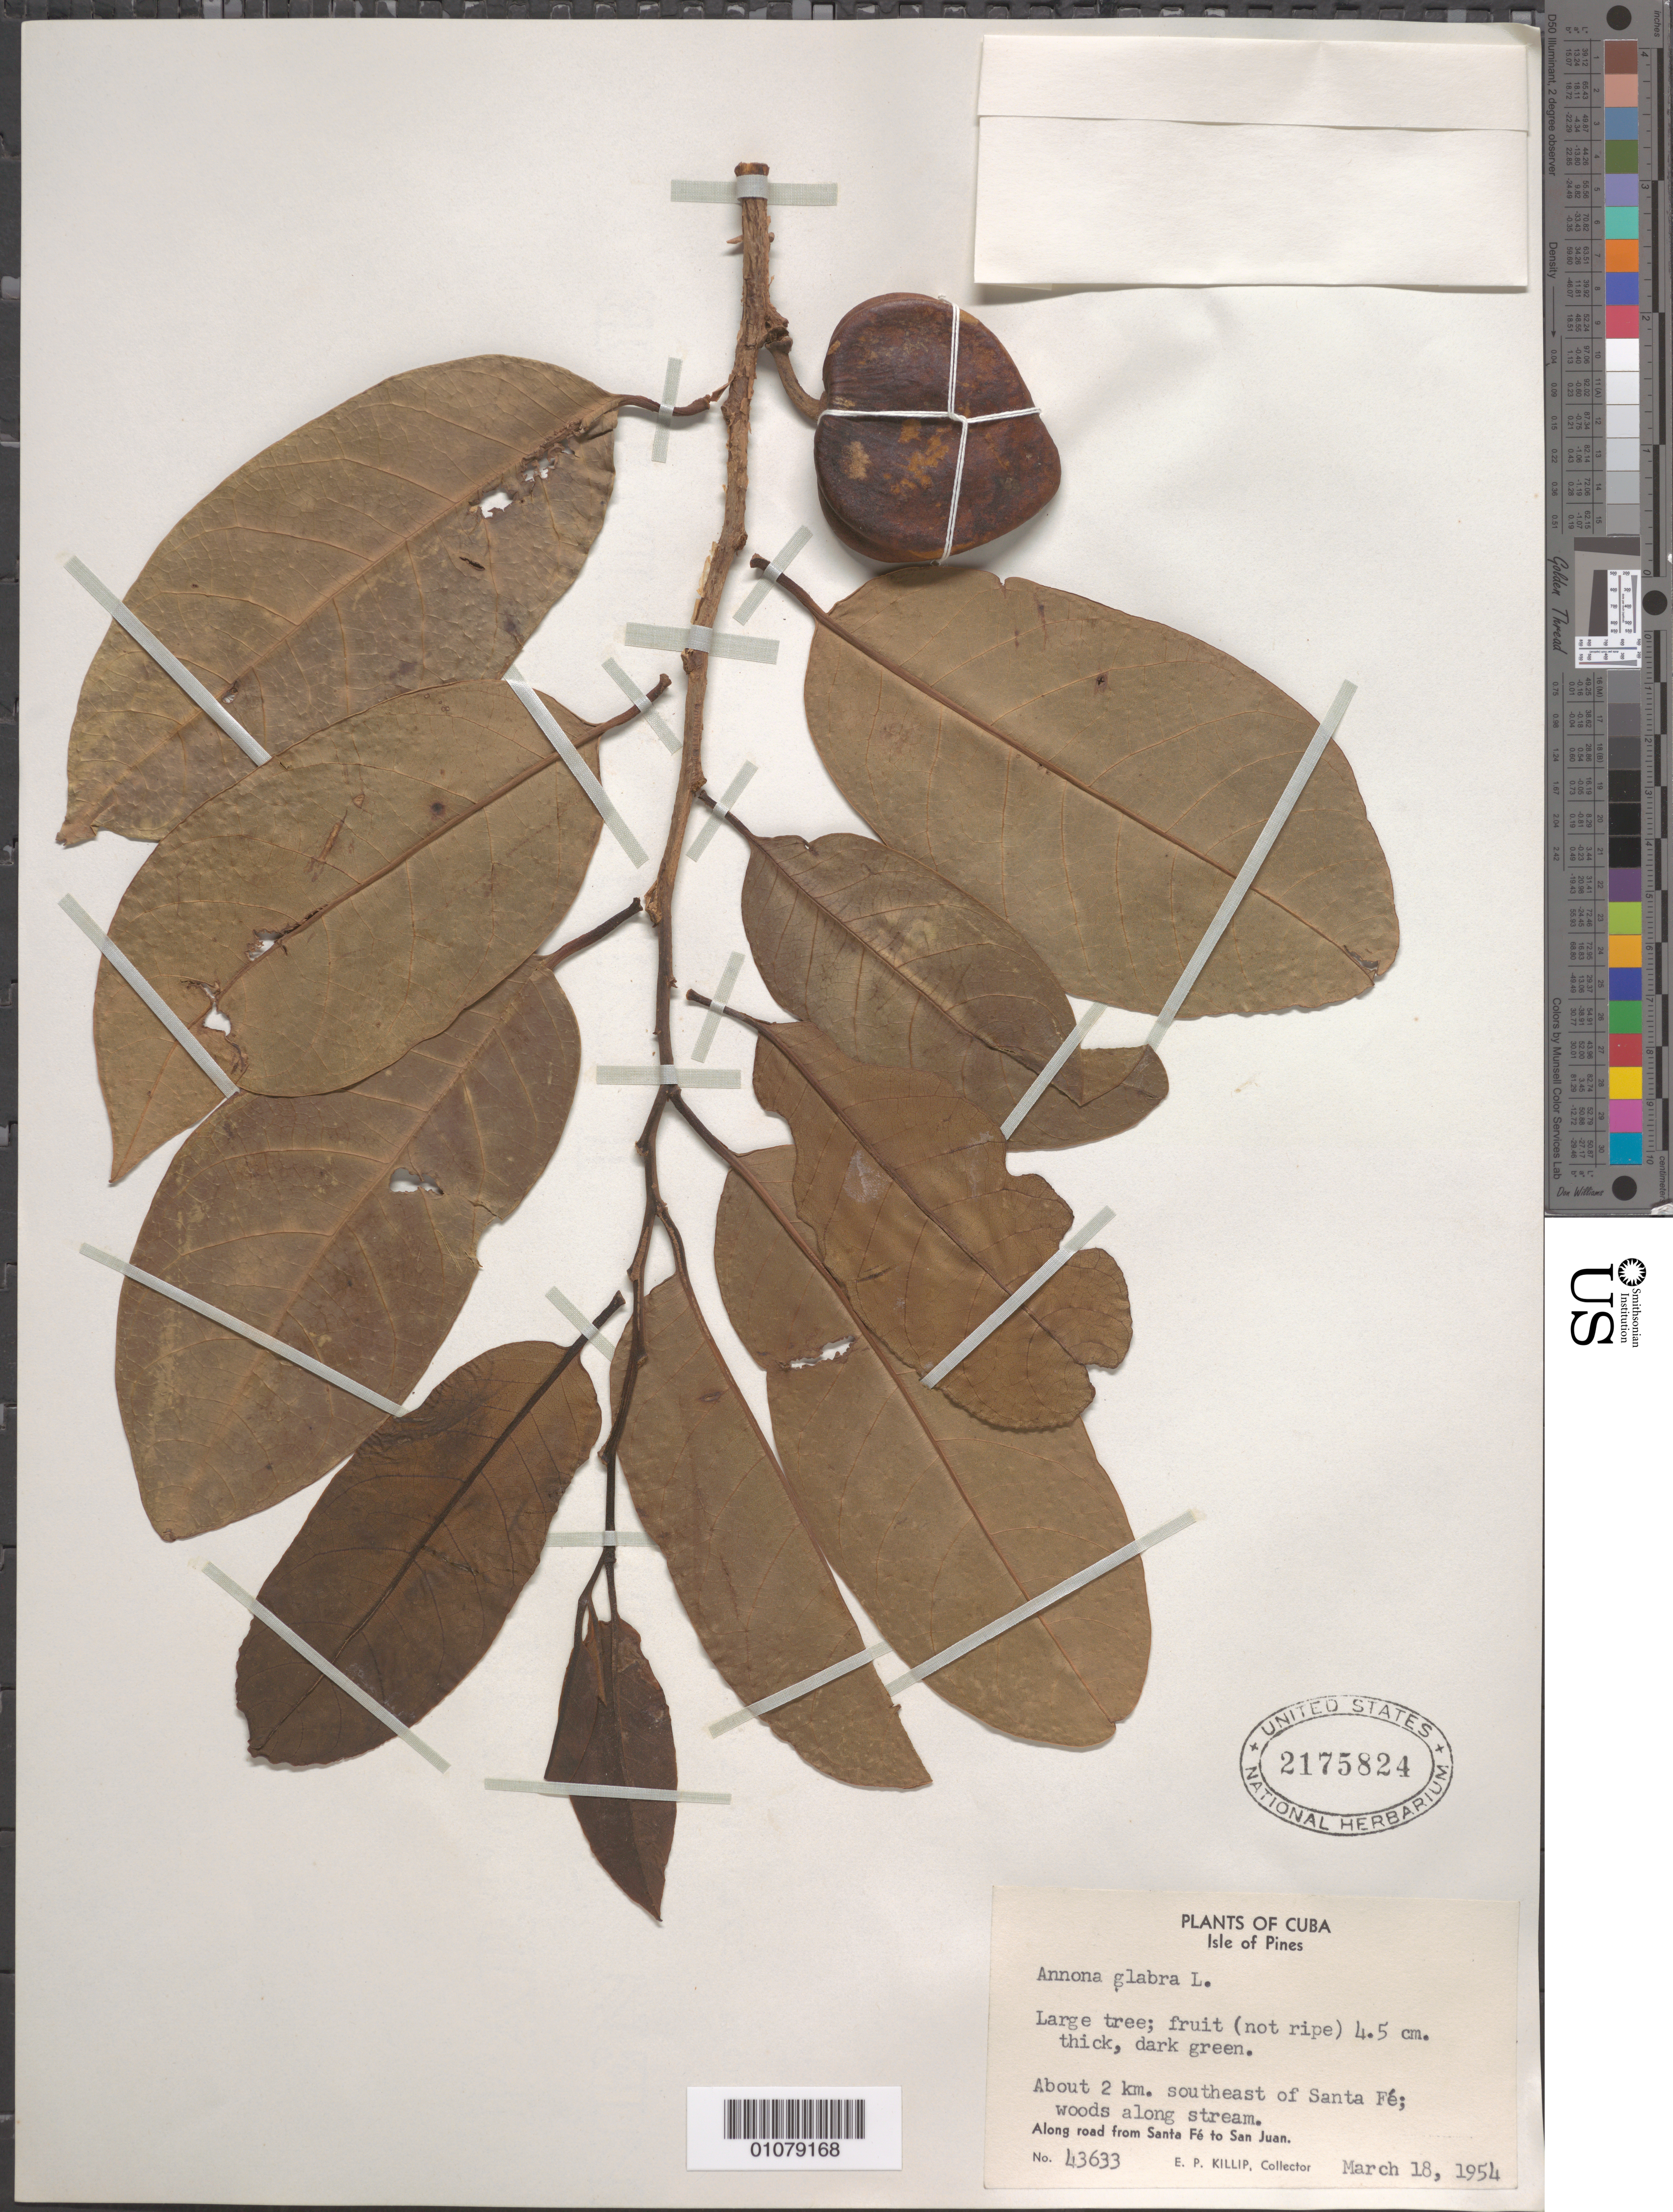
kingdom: Plantae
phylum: Tracheophyta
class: Magnoliopsida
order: Magnoliales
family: Annonaceae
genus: Annona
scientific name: Annona glabra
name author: L.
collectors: E. P. Killip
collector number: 43633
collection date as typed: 18 Mar 1954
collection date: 1954-03-18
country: Cuba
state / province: Isla de La Juventud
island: Isla de la Juventud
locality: Isle of Pines, about 2km SE of Santa Fe; woods along stream Along road from Santa Fe to San Juan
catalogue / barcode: US 2175824